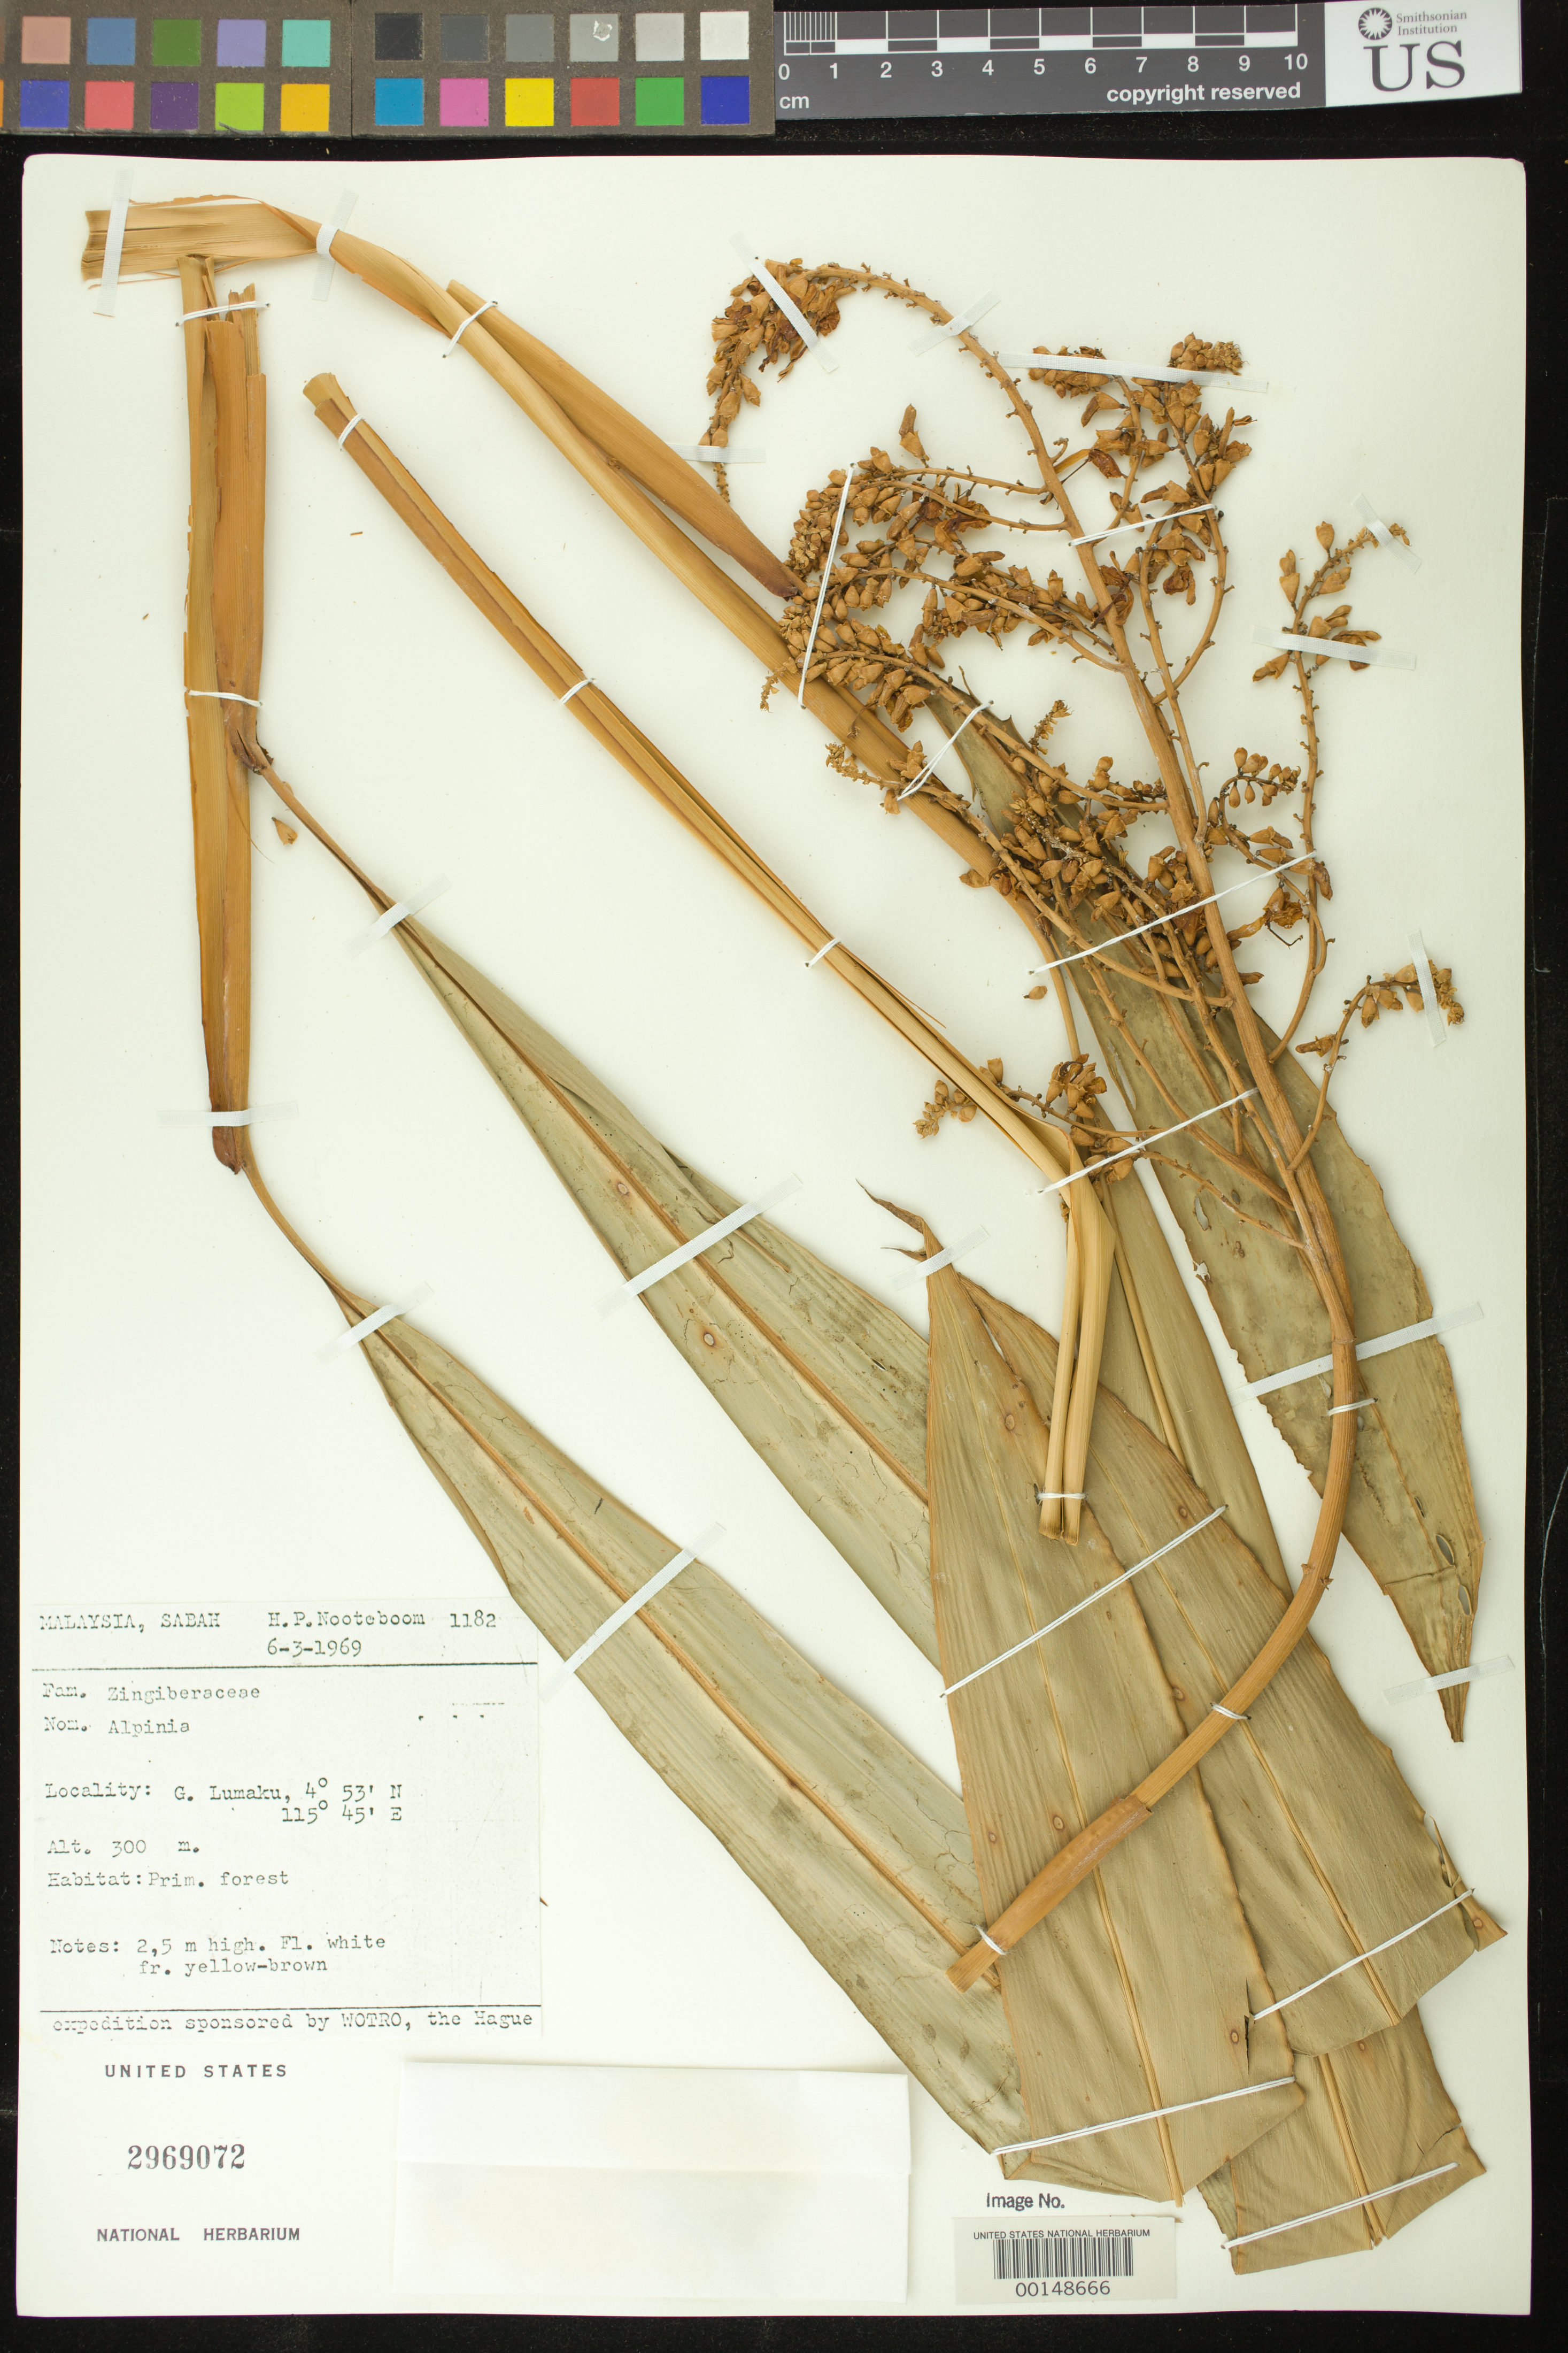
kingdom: Plantae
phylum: Tracheophyta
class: Liliopsida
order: Zingiberales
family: Zingiberaceae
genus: Alpinia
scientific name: Alpinia sp.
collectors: H. P. Nooteboom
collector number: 1182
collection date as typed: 06 Mar 1969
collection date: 1969-03-06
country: Malaysia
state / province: Sabah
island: Borneo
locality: G. lumaku, 4 deg 53' n--115 deg 45' e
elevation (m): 300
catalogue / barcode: US 2969072